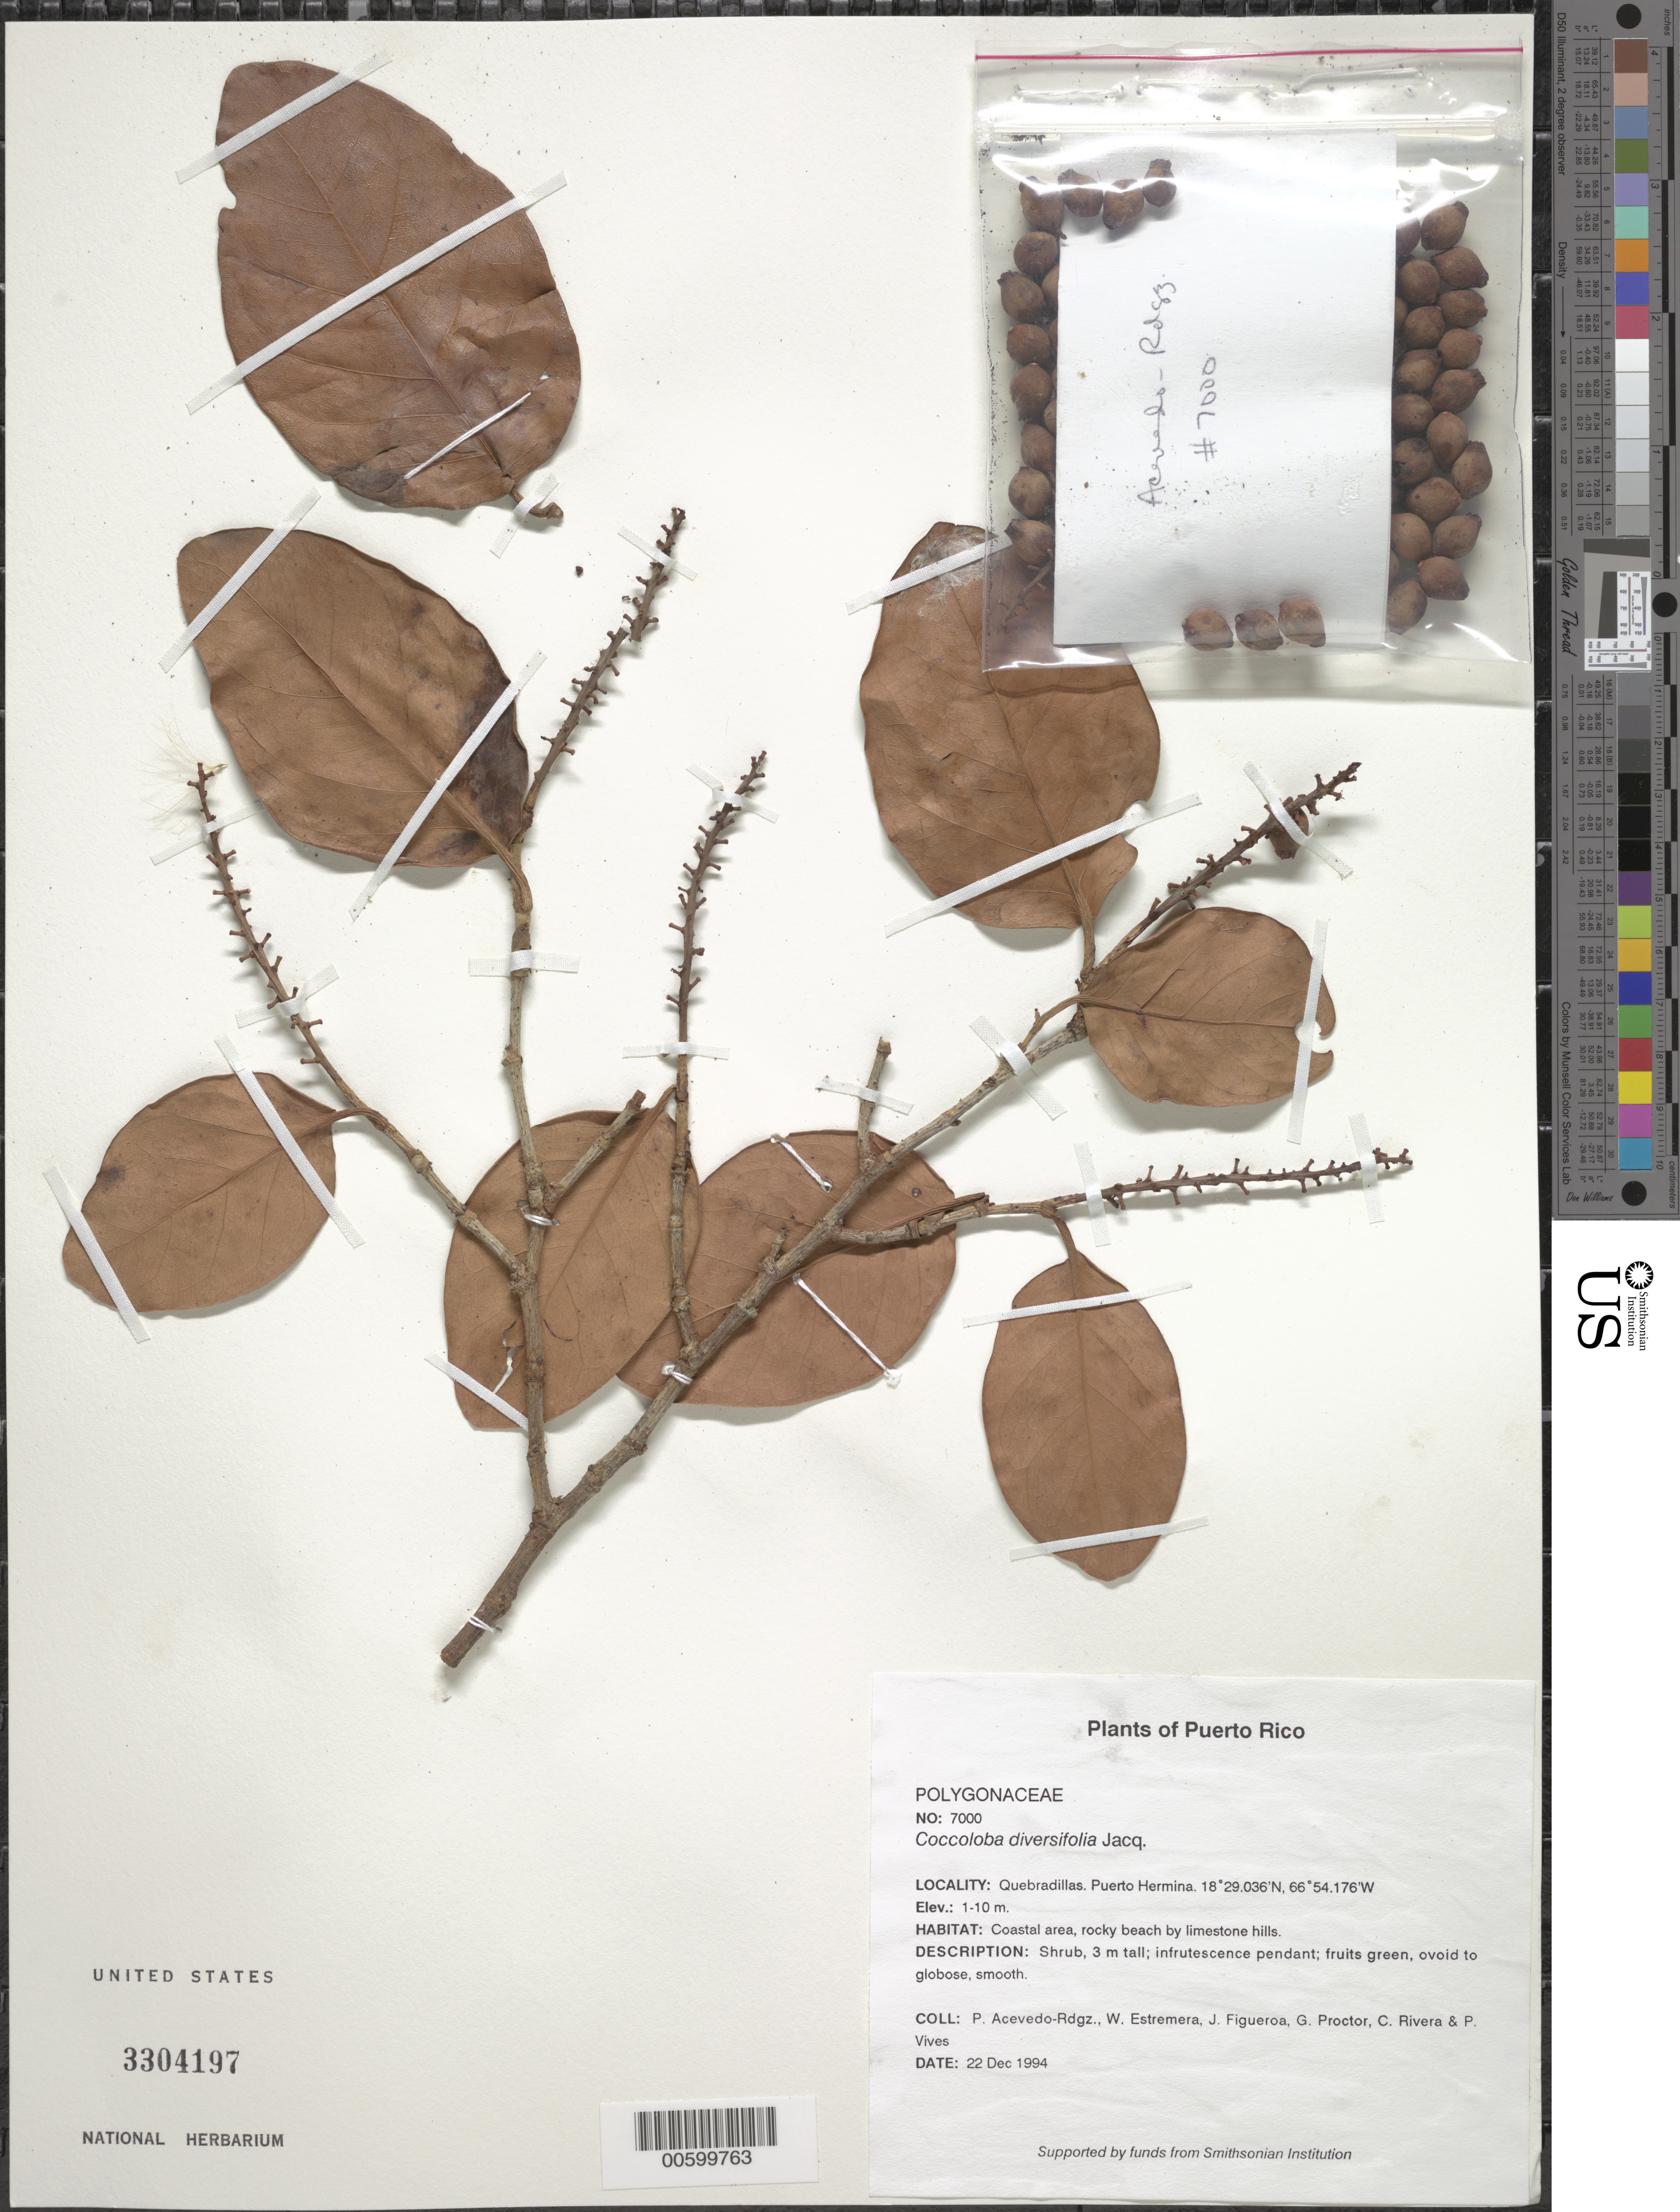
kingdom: Plantae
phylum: Tracheophyta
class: Magnoliopsida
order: Caryophyllales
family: Polygonaceae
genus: Coccoloba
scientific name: Coccoloba diversifolia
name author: Jacq.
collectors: P. Acevedo-Rodr., W. Estremera, J. Figueroa, G. R. Proctor, C. Rivera & P. Vives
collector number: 7000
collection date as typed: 22 Dec 1994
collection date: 1994-12-22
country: Puerto Rico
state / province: Quebradillas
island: Puerto Rico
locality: Quebradillas. Puerto Hermina.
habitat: Coastal area, rocky beach by limestone hills.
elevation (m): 1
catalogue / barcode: US 3304197